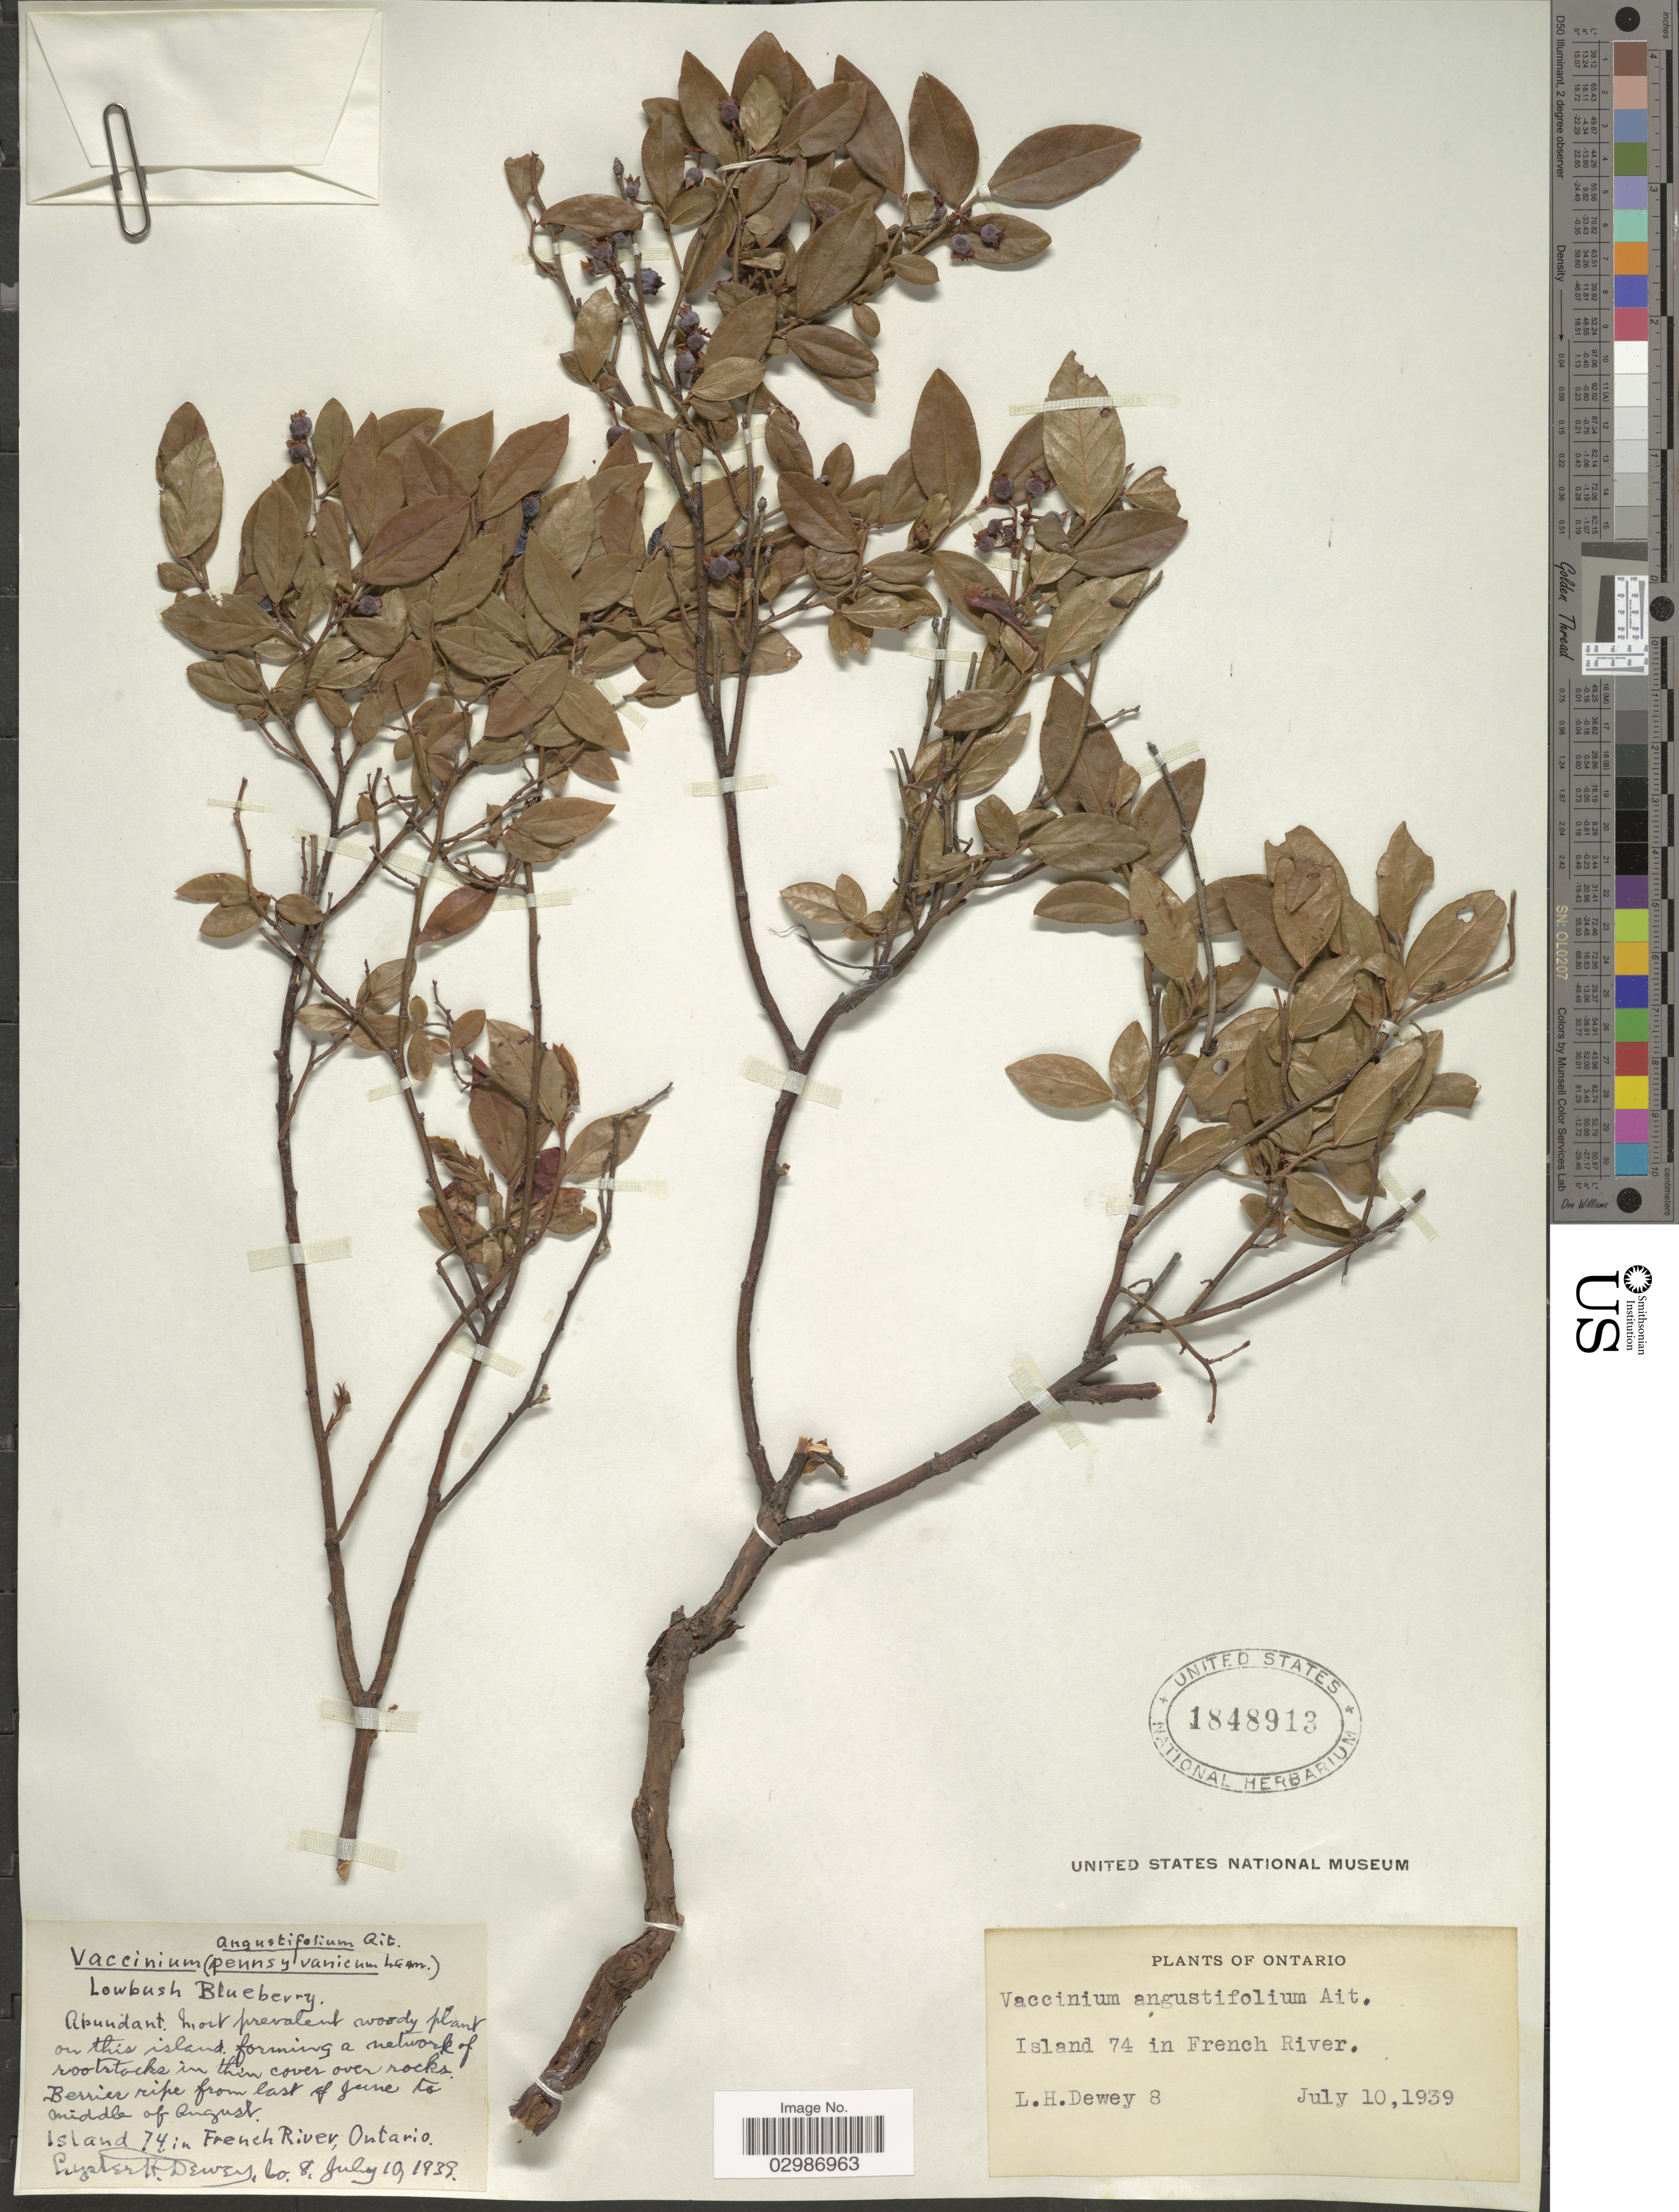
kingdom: Plantae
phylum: Tracheophyta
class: Magnoliopsida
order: Ericales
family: Ericaceae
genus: Vaccinium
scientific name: Vaccinium angustifolium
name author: Aiton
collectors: L. H. Dewey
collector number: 8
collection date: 1939-07-10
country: Canada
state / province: Ontario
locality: Island 74 in French River.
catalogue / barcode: US 1848913